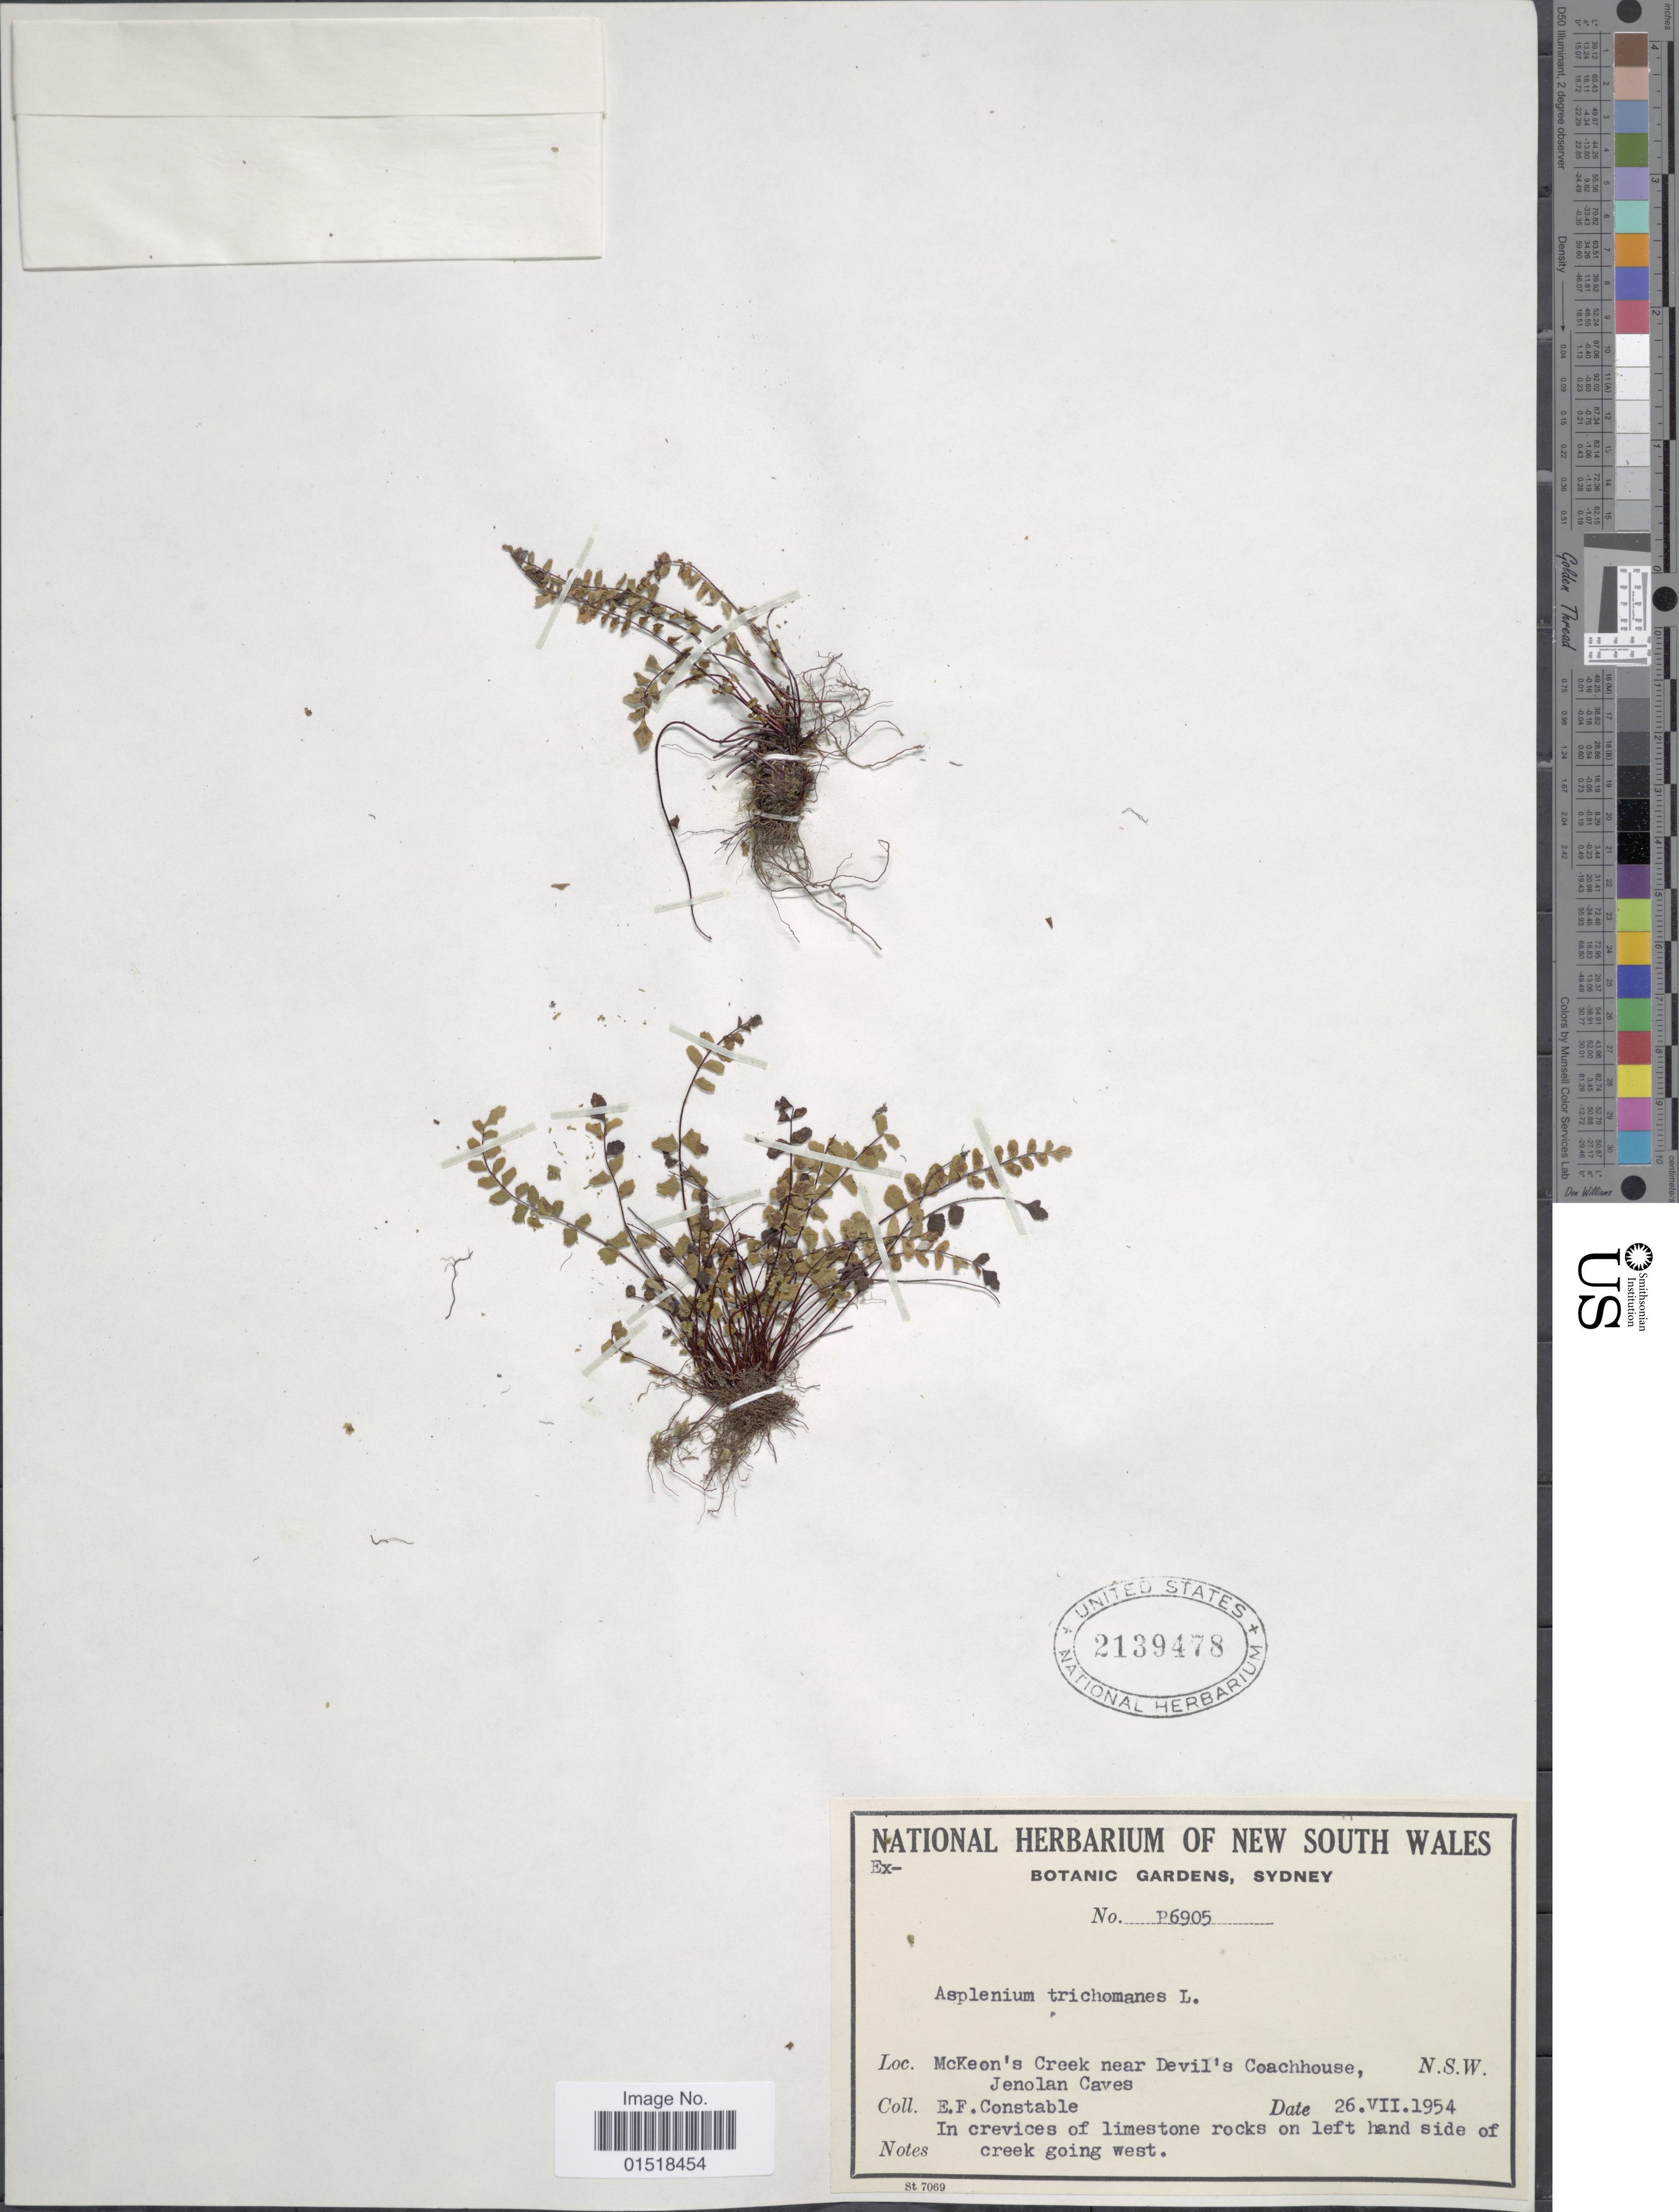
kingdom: Plantae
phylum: Tracheophyta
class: Polypodiopsida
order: Polypodiales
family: Aspleniaceae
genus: Asplenium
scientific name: Asplenium trichomanes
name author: L.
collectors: E. F. Constable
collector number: P6905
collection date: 1954-07-26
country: Australia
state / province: New South Wales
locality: McKeon's Creek near Devil's Coachhouse, Jenolan Caves.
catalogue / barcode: US 2139478